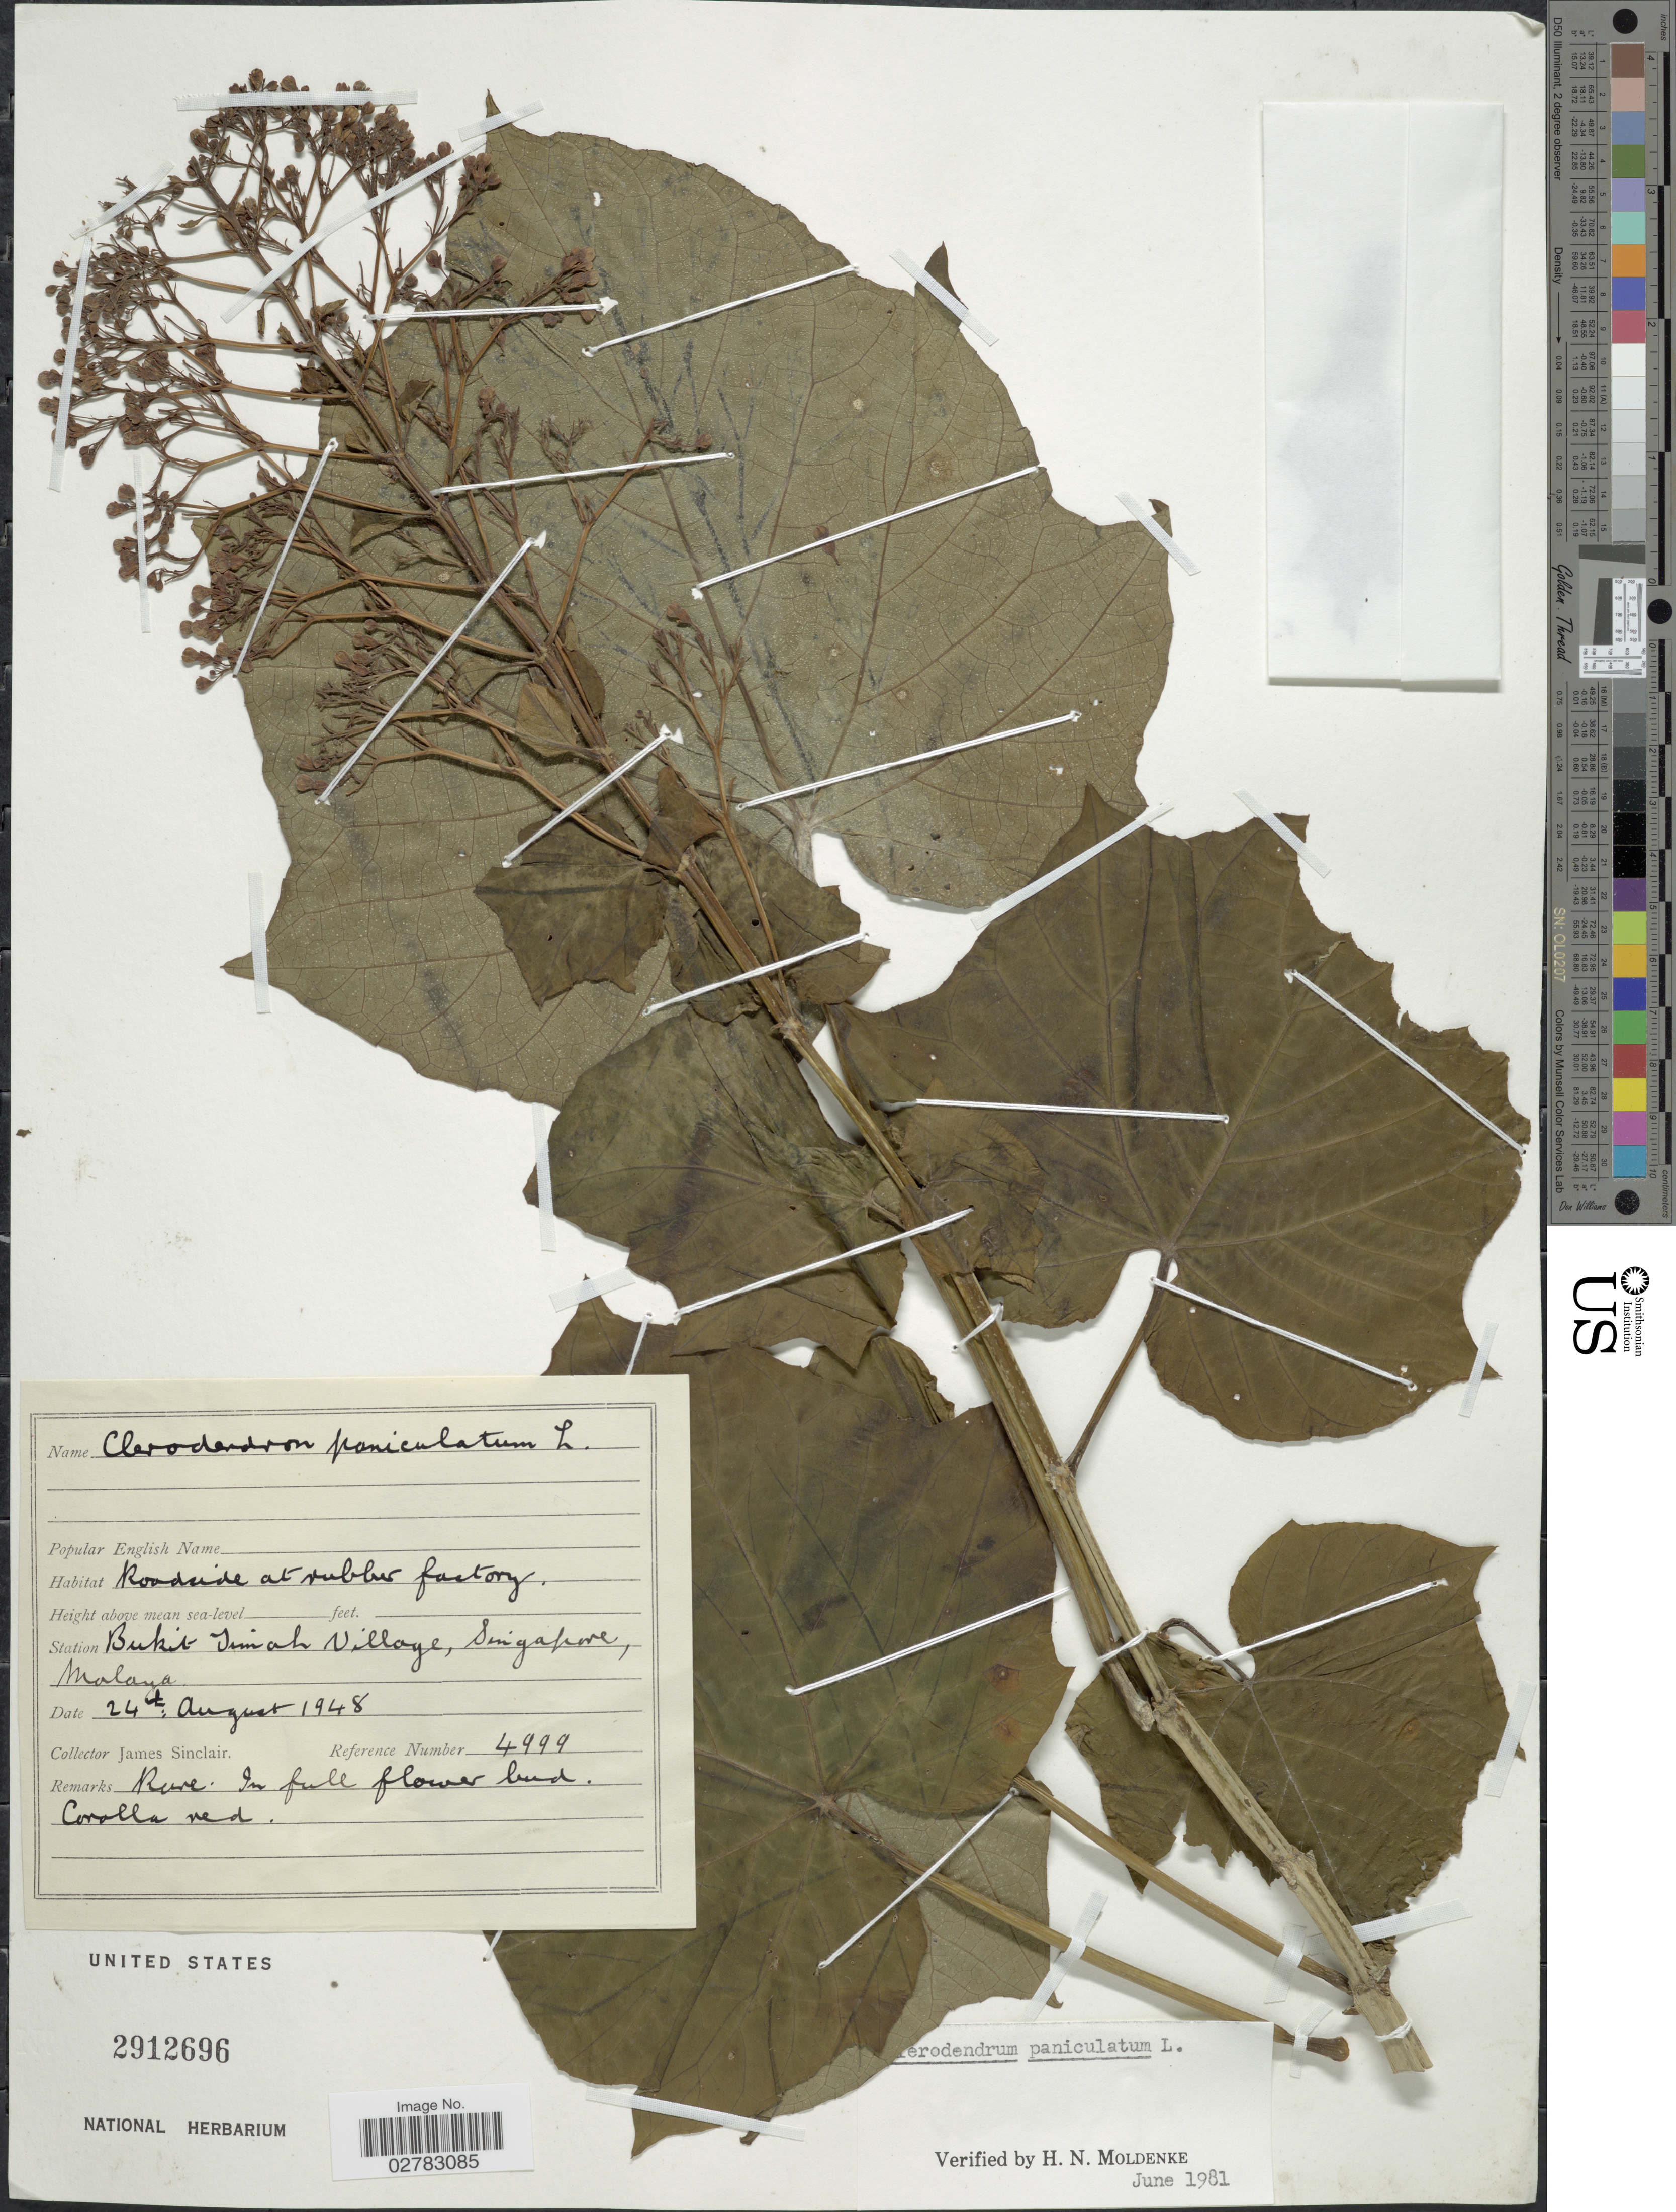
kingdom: Plantae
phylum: Tracheophyta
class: Magnoliopsida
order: Lamiales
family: Lamiaceae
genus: Clerodendrum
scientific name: Clerodendrum paniculatum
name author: L.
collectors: J. Sinclair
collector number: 4999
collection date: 1948-08-24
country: Singapore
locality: Roadside at rubber factory. Station Bukit Jimah Village, Malaya.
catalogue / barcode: US 2912696